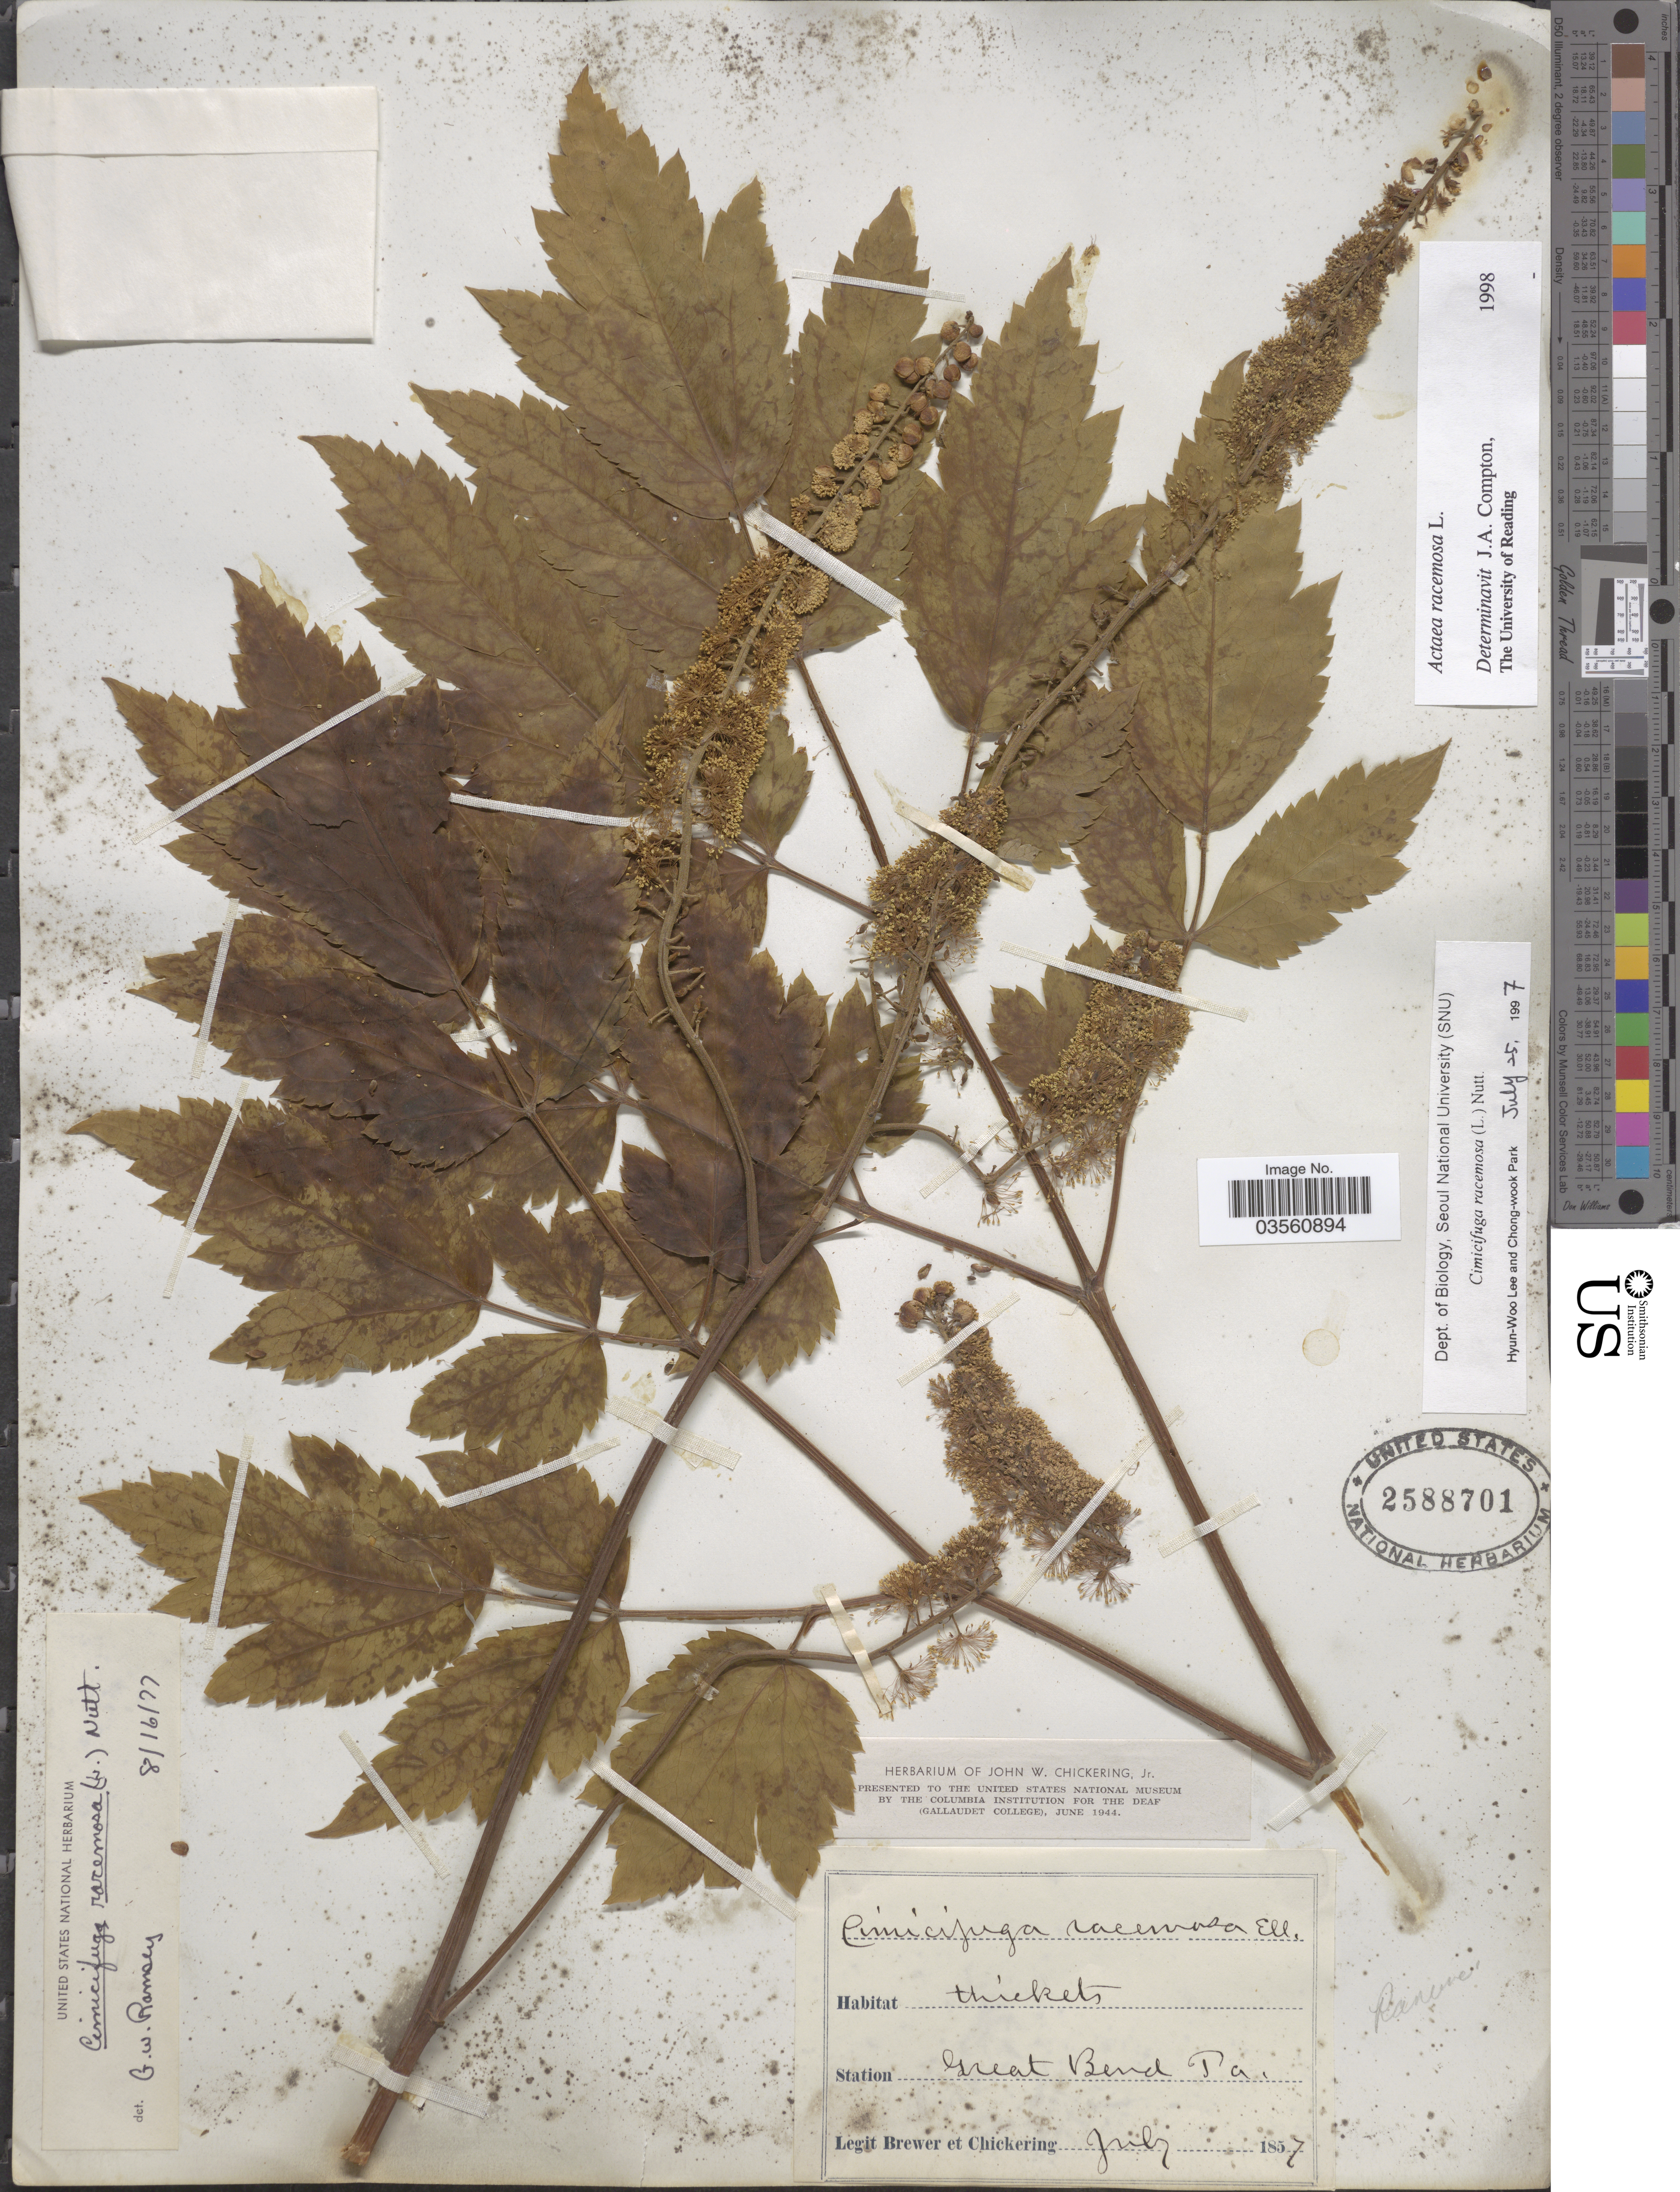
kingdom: Plantae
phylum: Tracheophyta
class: Magnoliopsida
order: Ranunculales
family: Ranunculaceae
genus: Actaea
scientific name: Actaea racemosa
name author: L.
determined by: Compton, J. A.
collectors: -. Brewer & J. W. Chickering Jr.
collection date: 1857-07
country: United States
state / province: Pennsylvania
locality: Great Bend.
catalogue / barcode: US 2588701